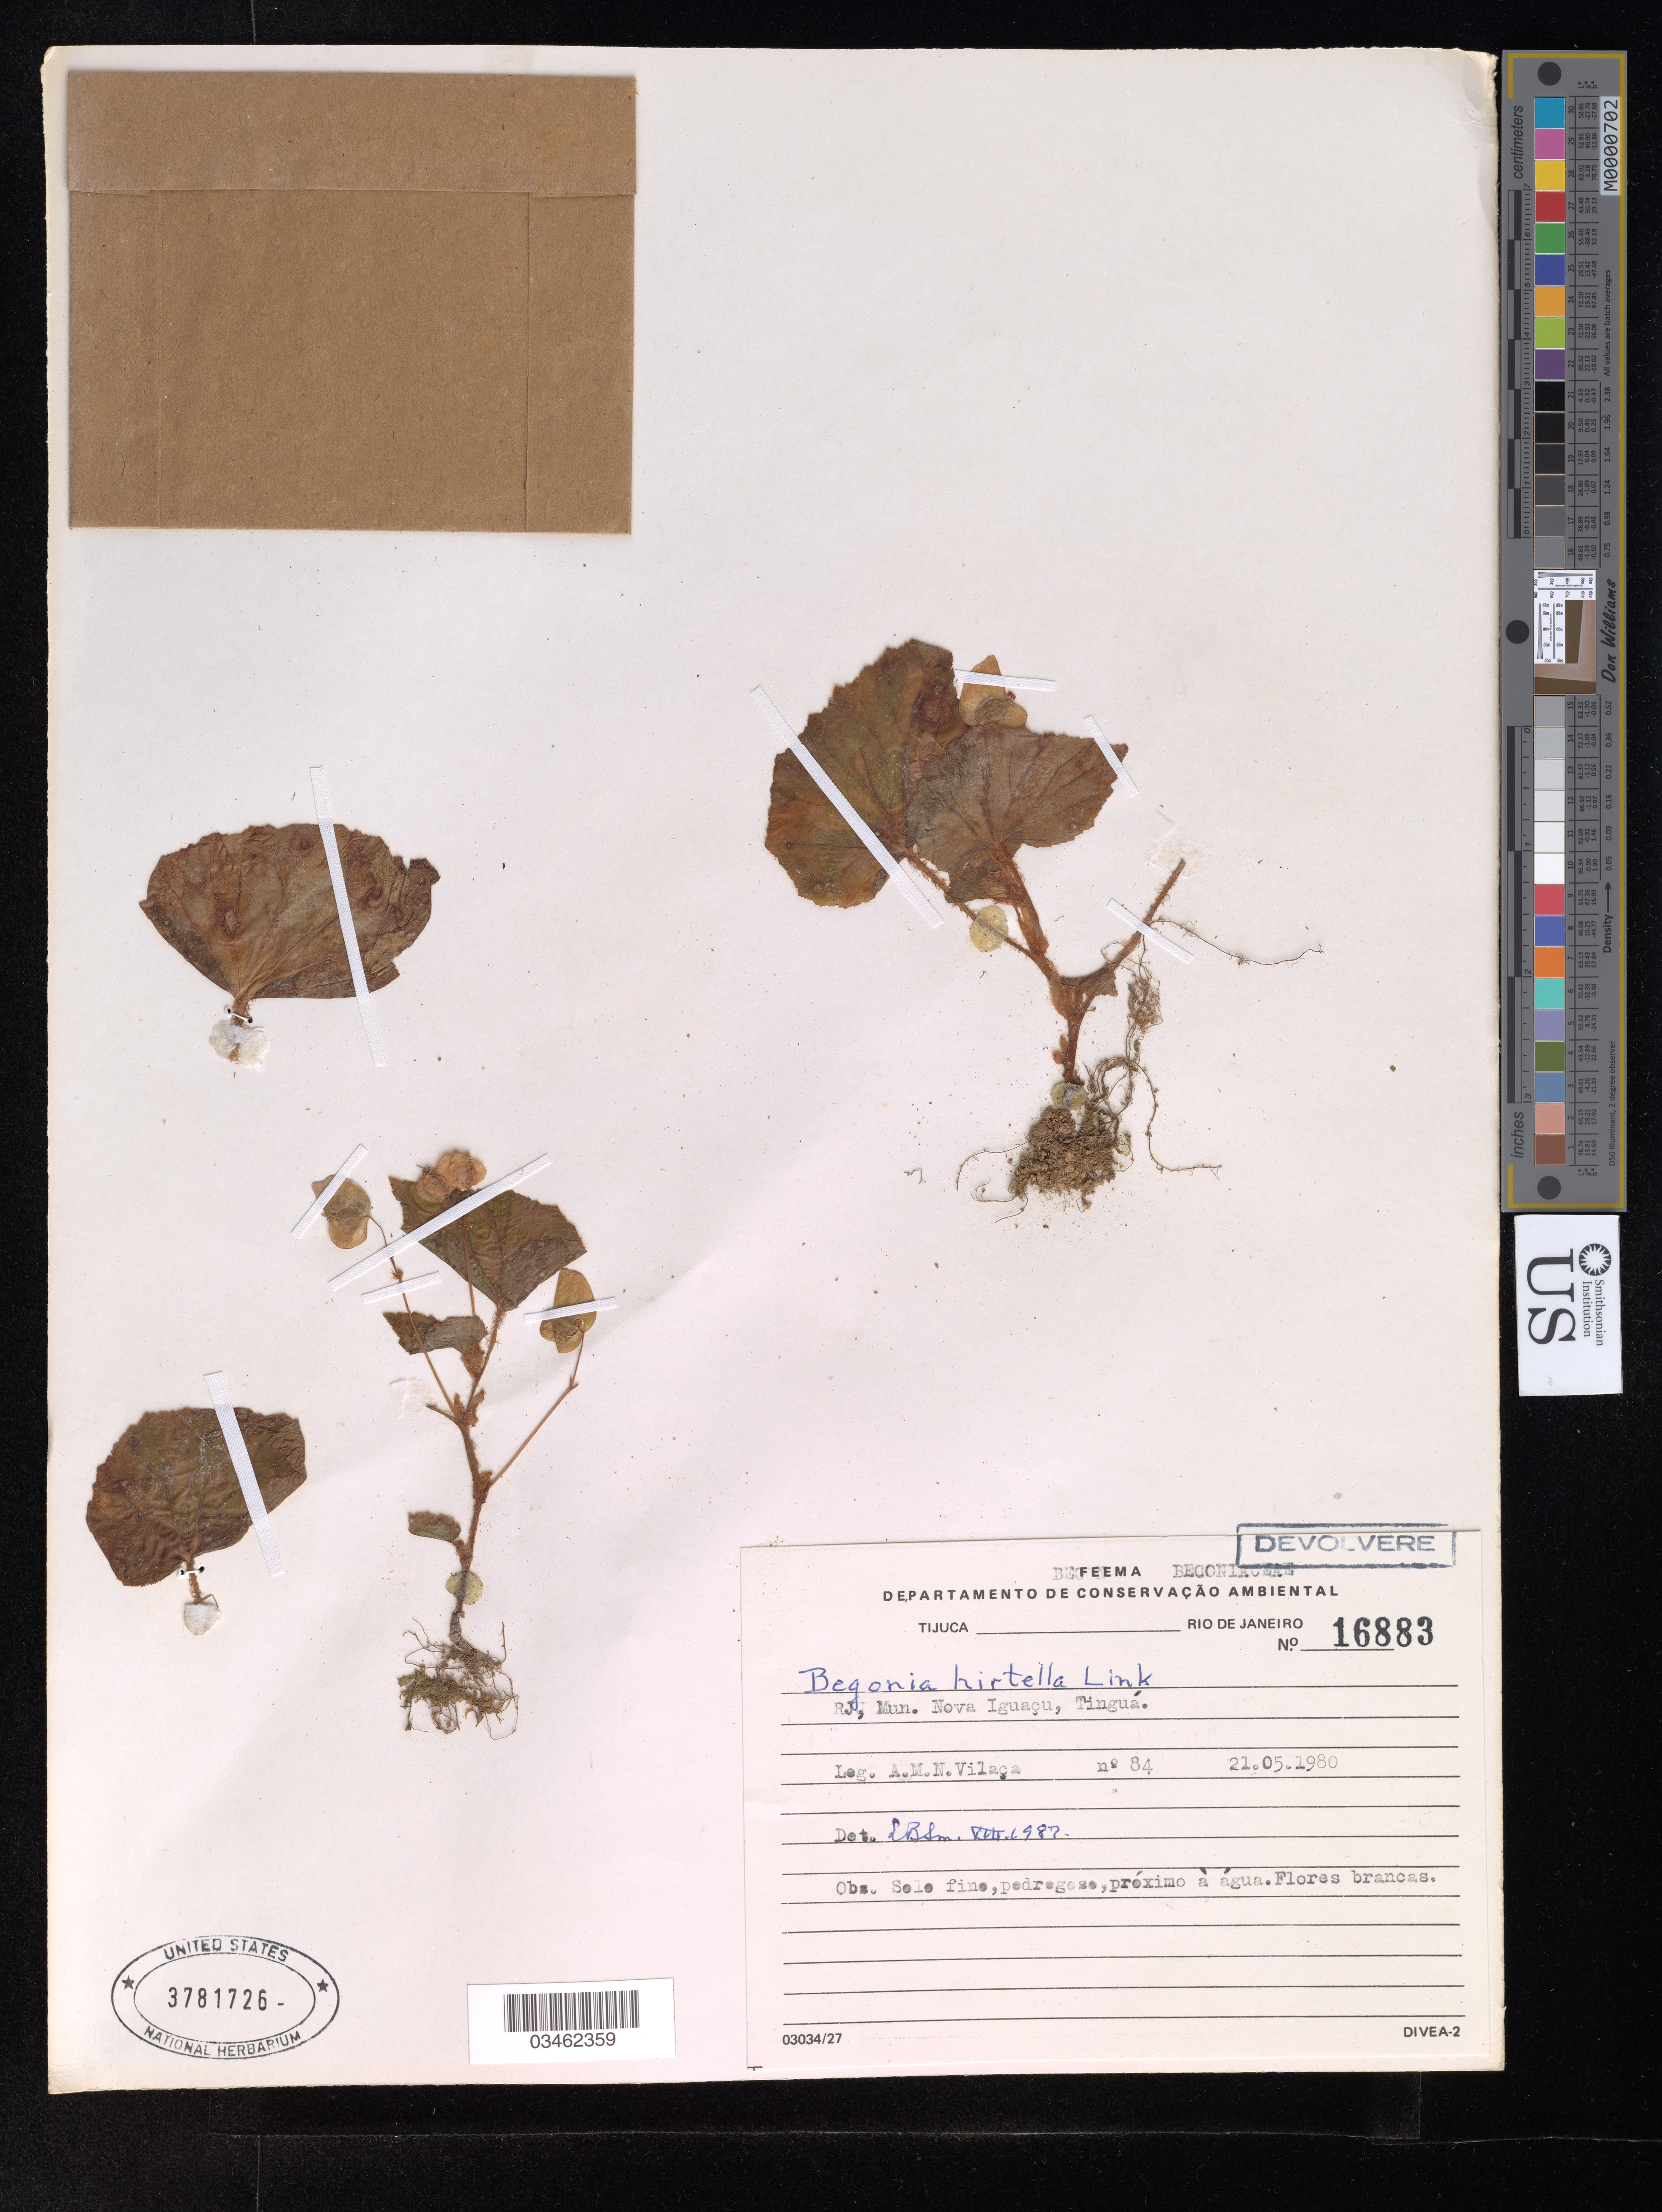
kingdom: Plantae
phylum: Tracheophyta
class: Magnoliopsida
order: Cucurbitales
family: Begoniaceae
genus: Begonia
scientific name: Begonia hirtella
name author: Link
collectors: A. Vilaça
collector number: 84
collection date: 1980-05-21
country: Brazil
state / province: Rio de Janeiro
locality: Mun. Iguaçu, Tinguá.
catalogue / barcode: US 3781726